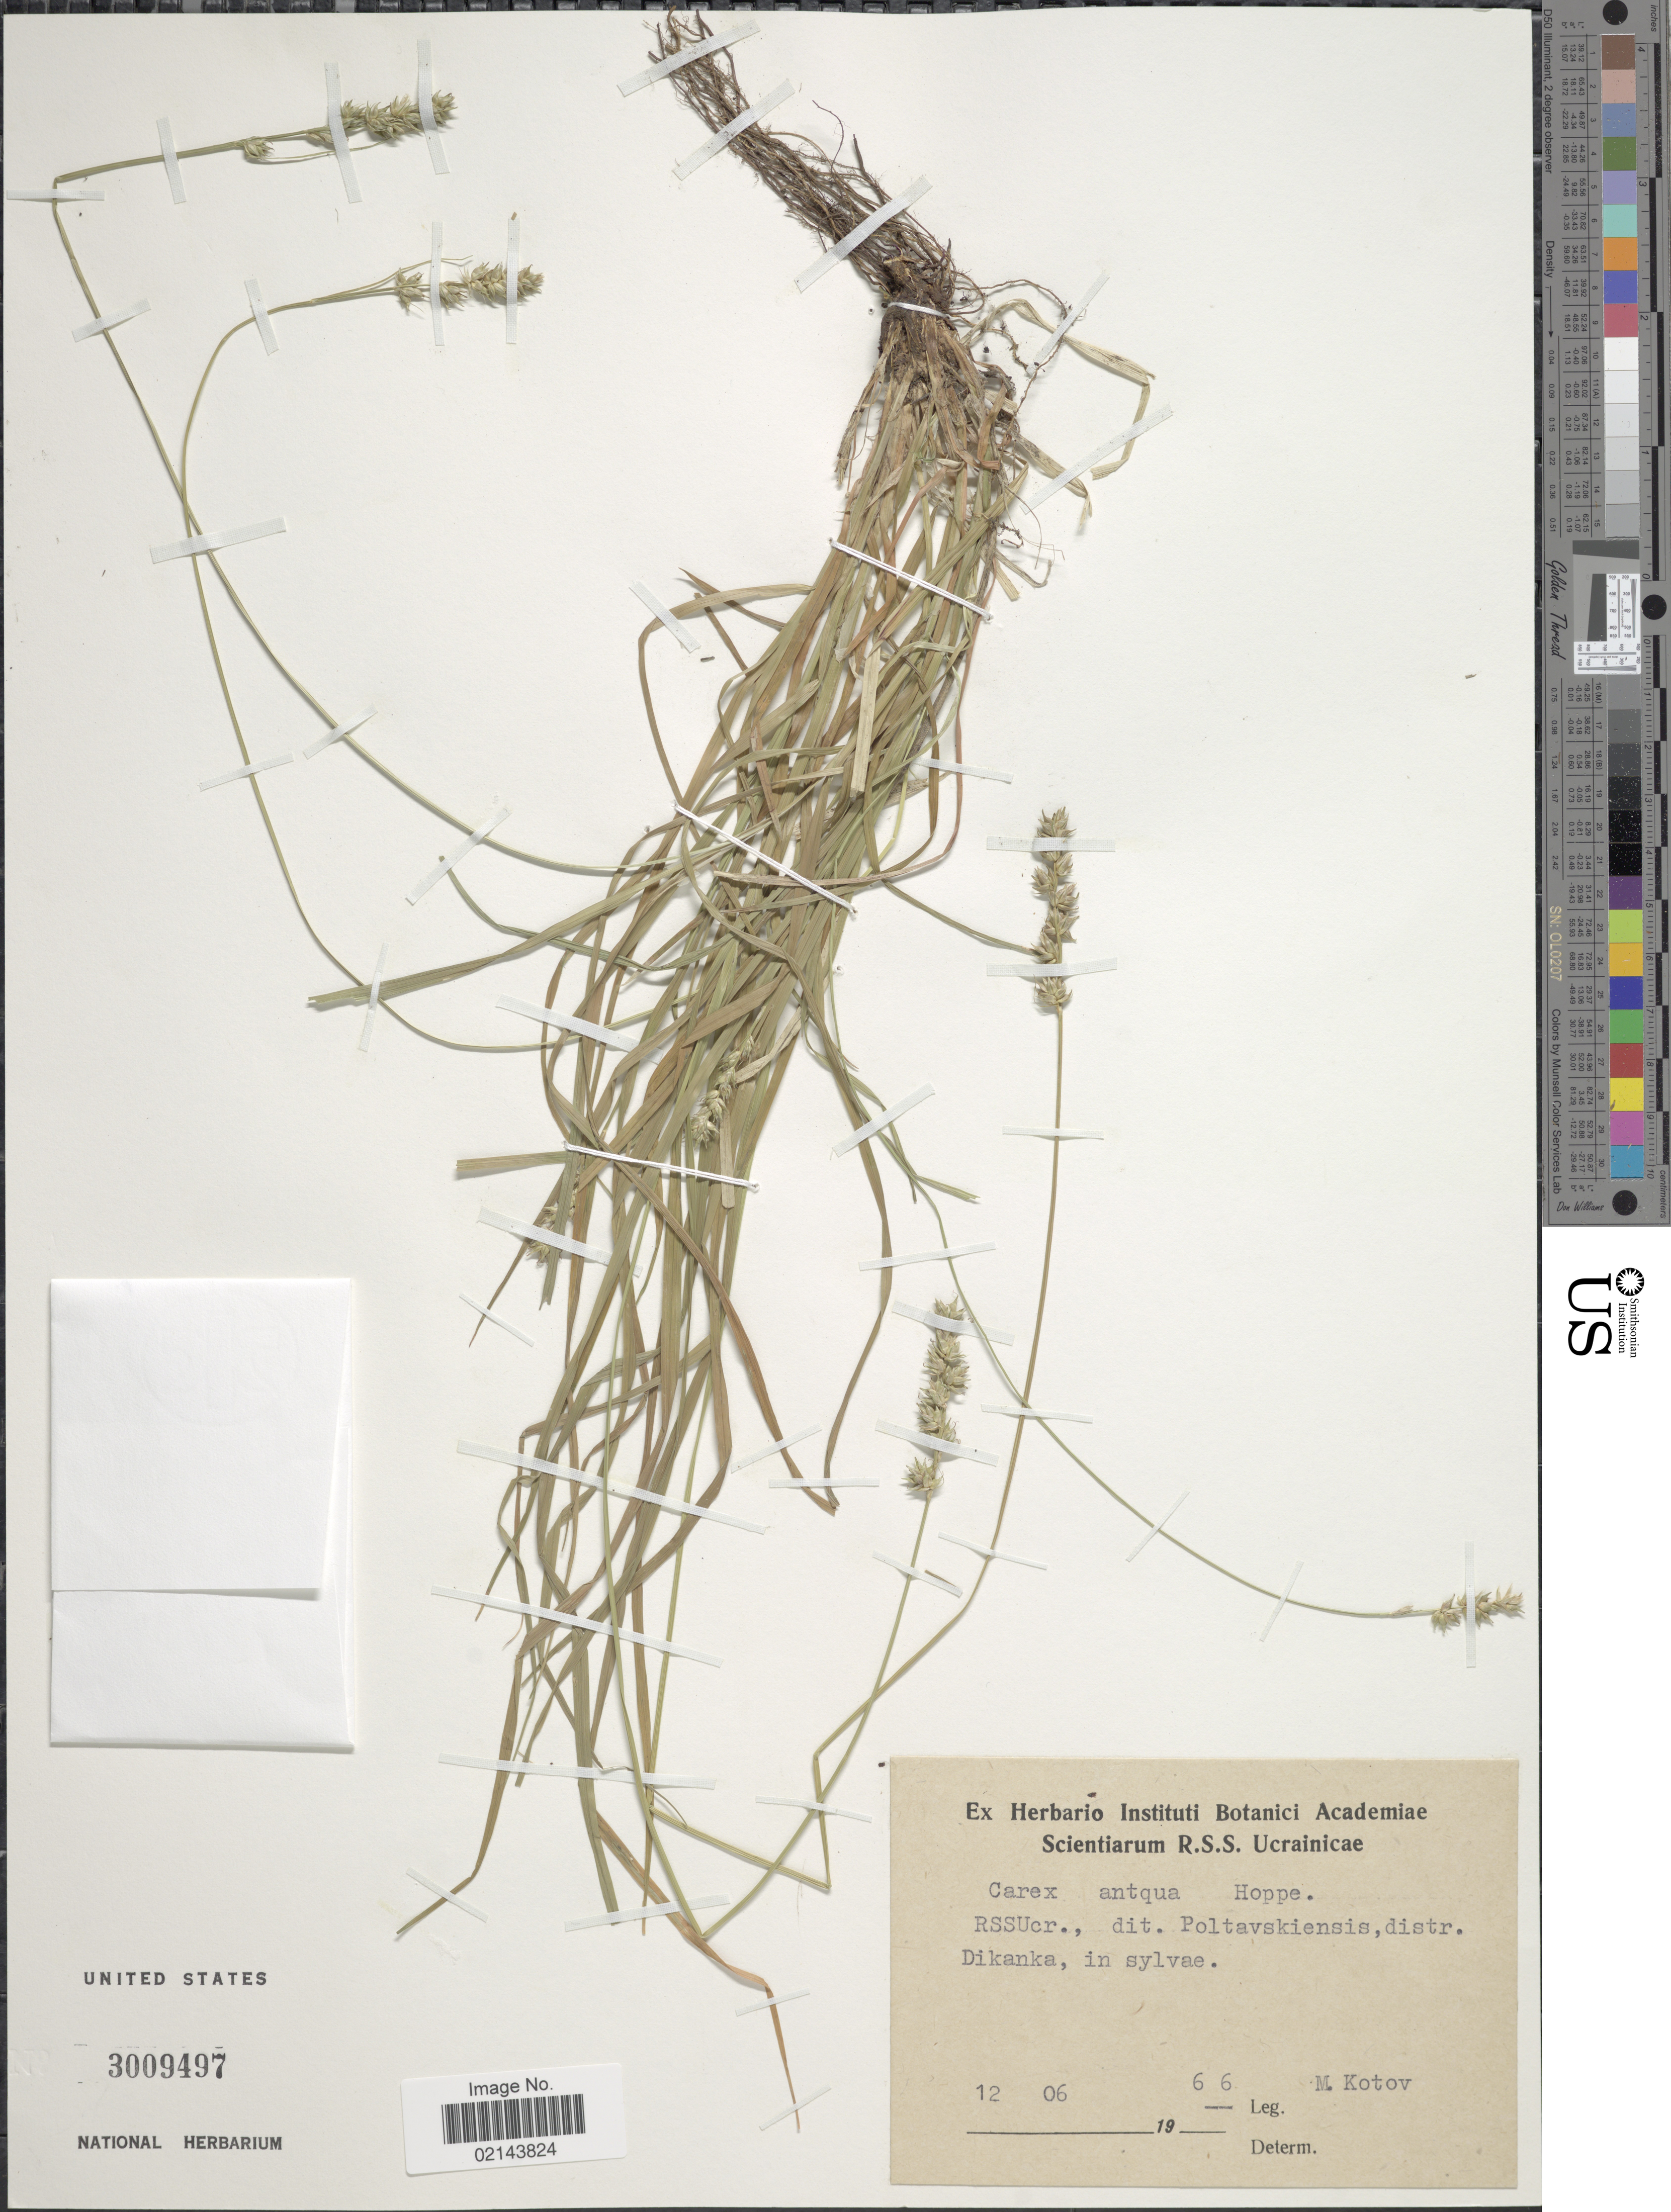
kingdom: Plantae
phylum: Tracheophyta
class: Liliopsida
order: Poales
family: Cyperaceae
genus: Carex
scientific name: Carex spicata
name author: Huds.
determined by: Strong, Mark T., (BOT), Smithsonian Institution - National Museum of Natural History (UNITED STATES)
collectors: M. Kotov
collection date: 1966-06-12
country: Ukraine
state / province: Poltava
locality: RSSUcr., dit. Poltavaskiensis, distr. Dikanka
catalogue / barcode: US 3009497